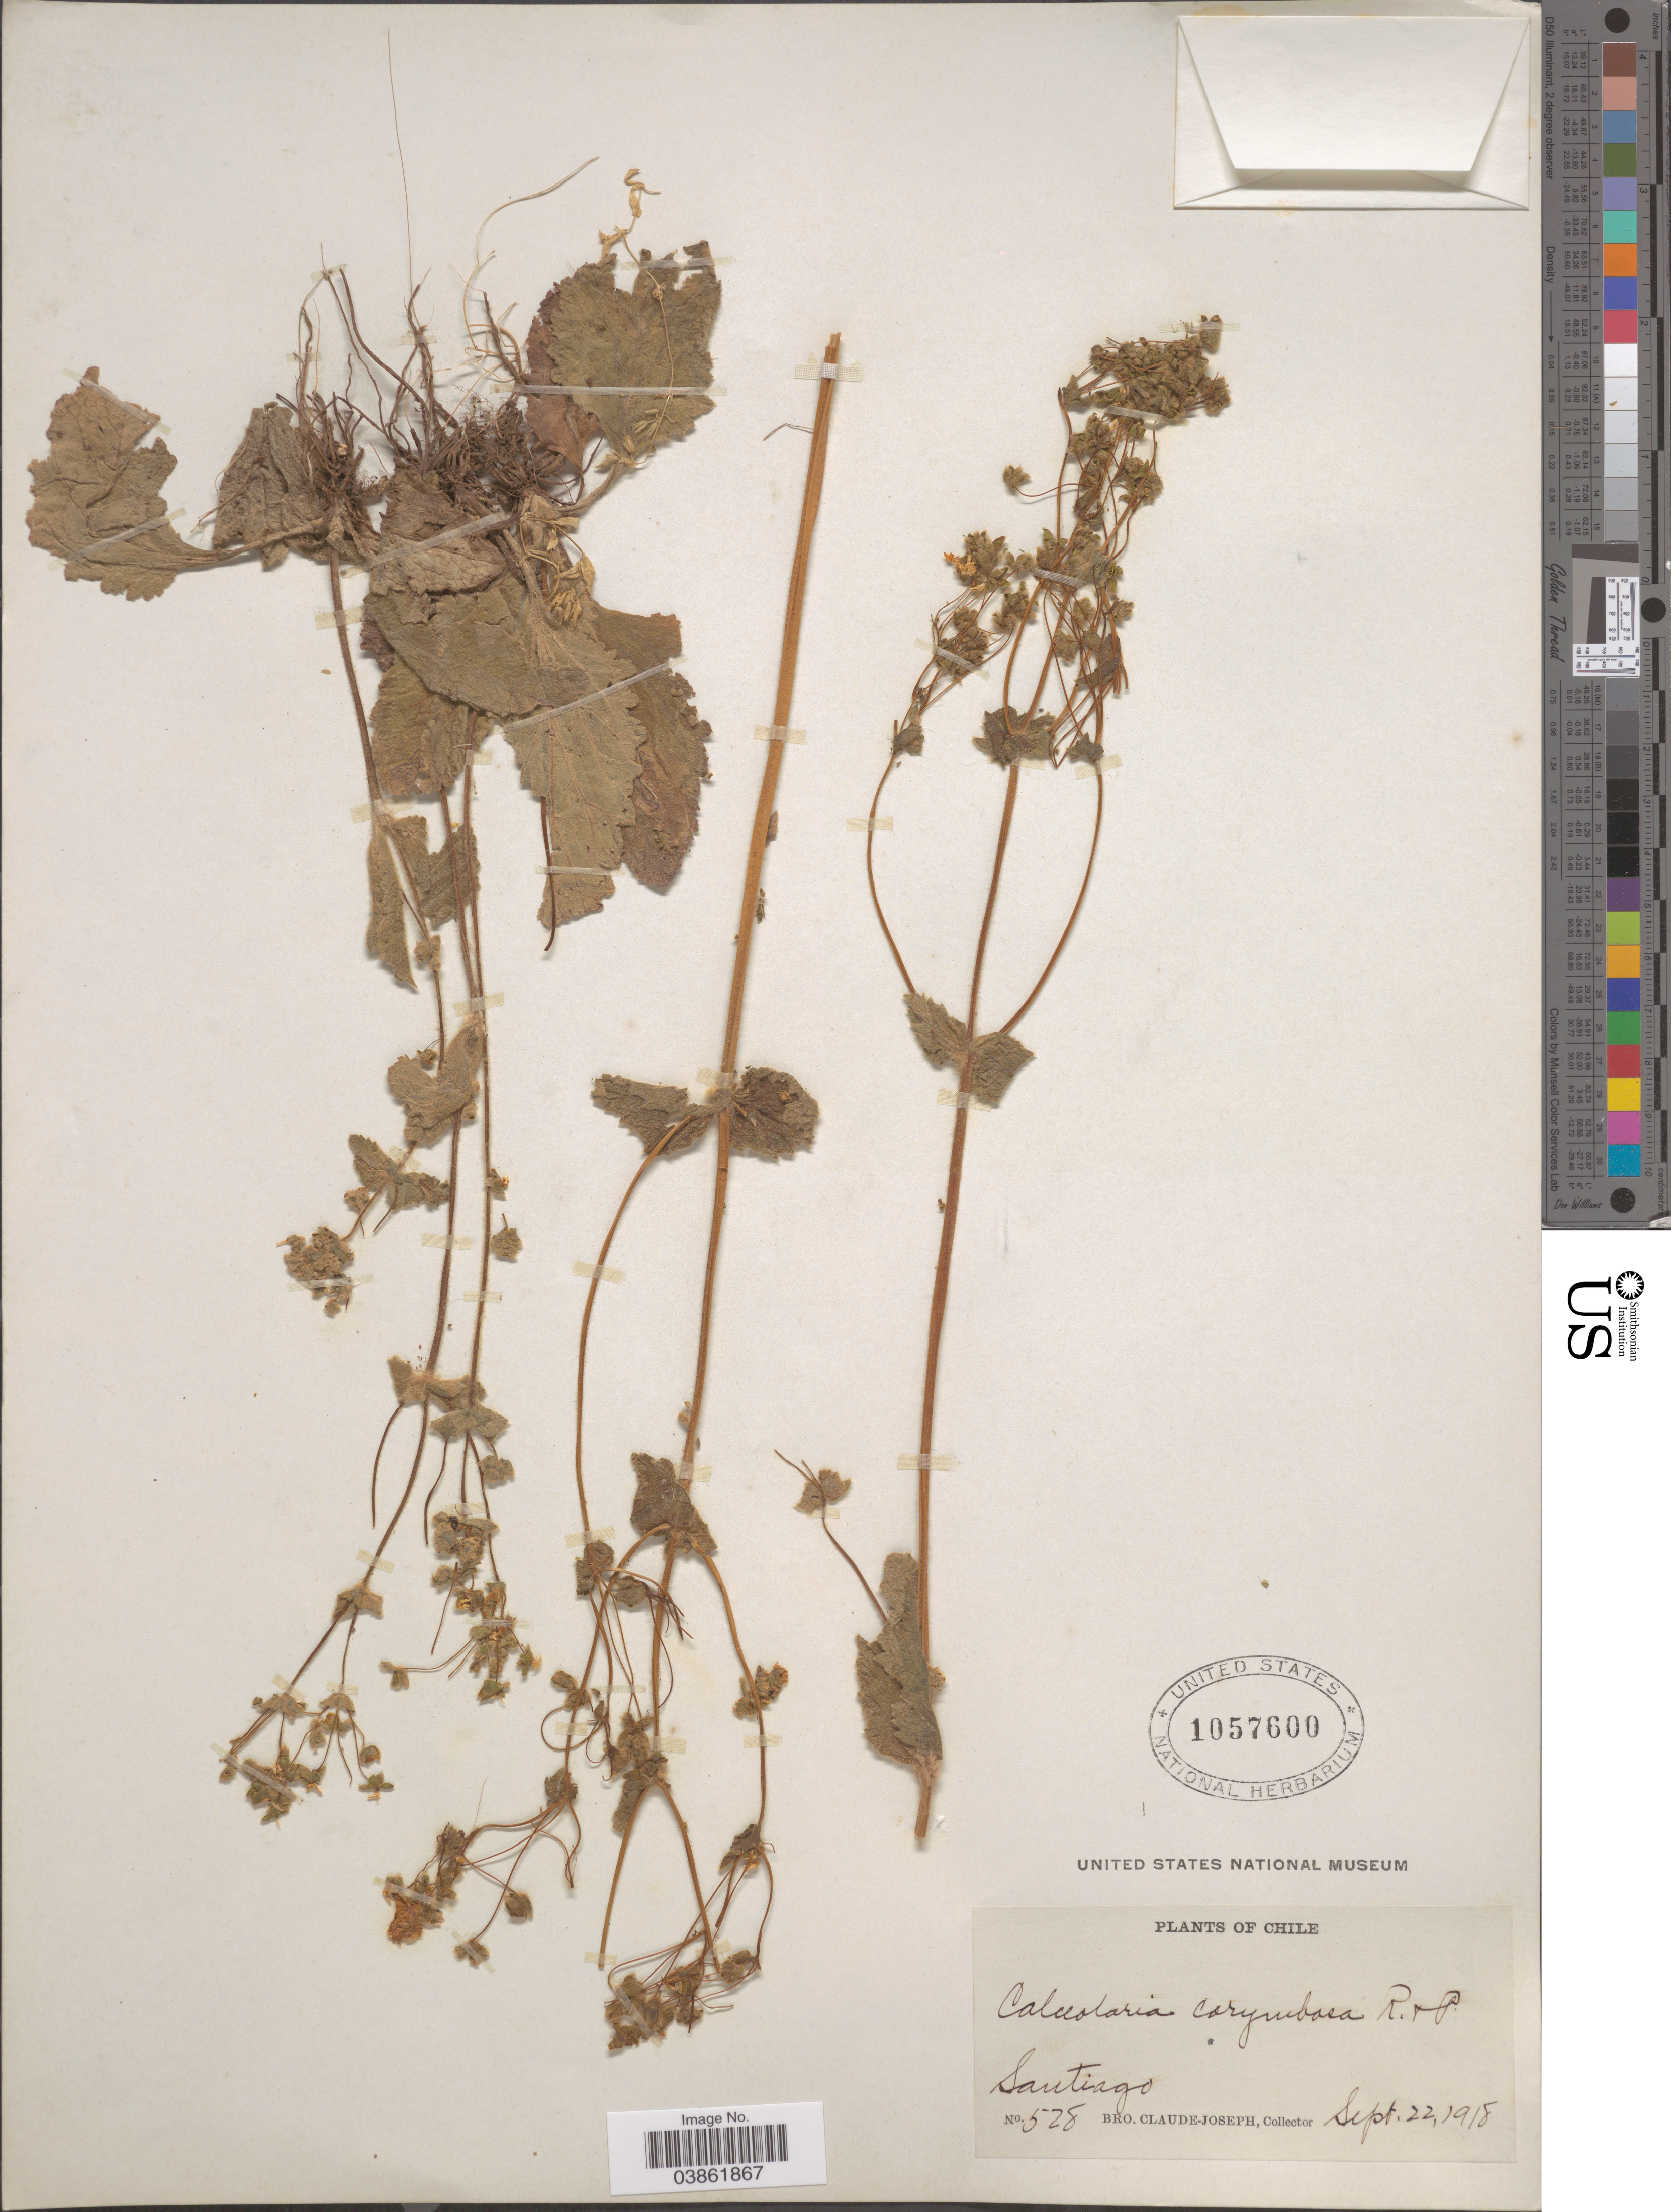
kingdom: Plantae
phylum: Tracheophyta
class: Magnoliopsida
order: Lamiales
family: Calceolariaceae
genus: Calceolaria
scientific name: Calceolaria corymbosa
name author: Ruiz & Pav.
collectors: Bro. Claude-Joseph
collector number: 528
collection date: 1918-09-22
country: Chile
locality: Santiago.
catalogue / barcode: US 1057600